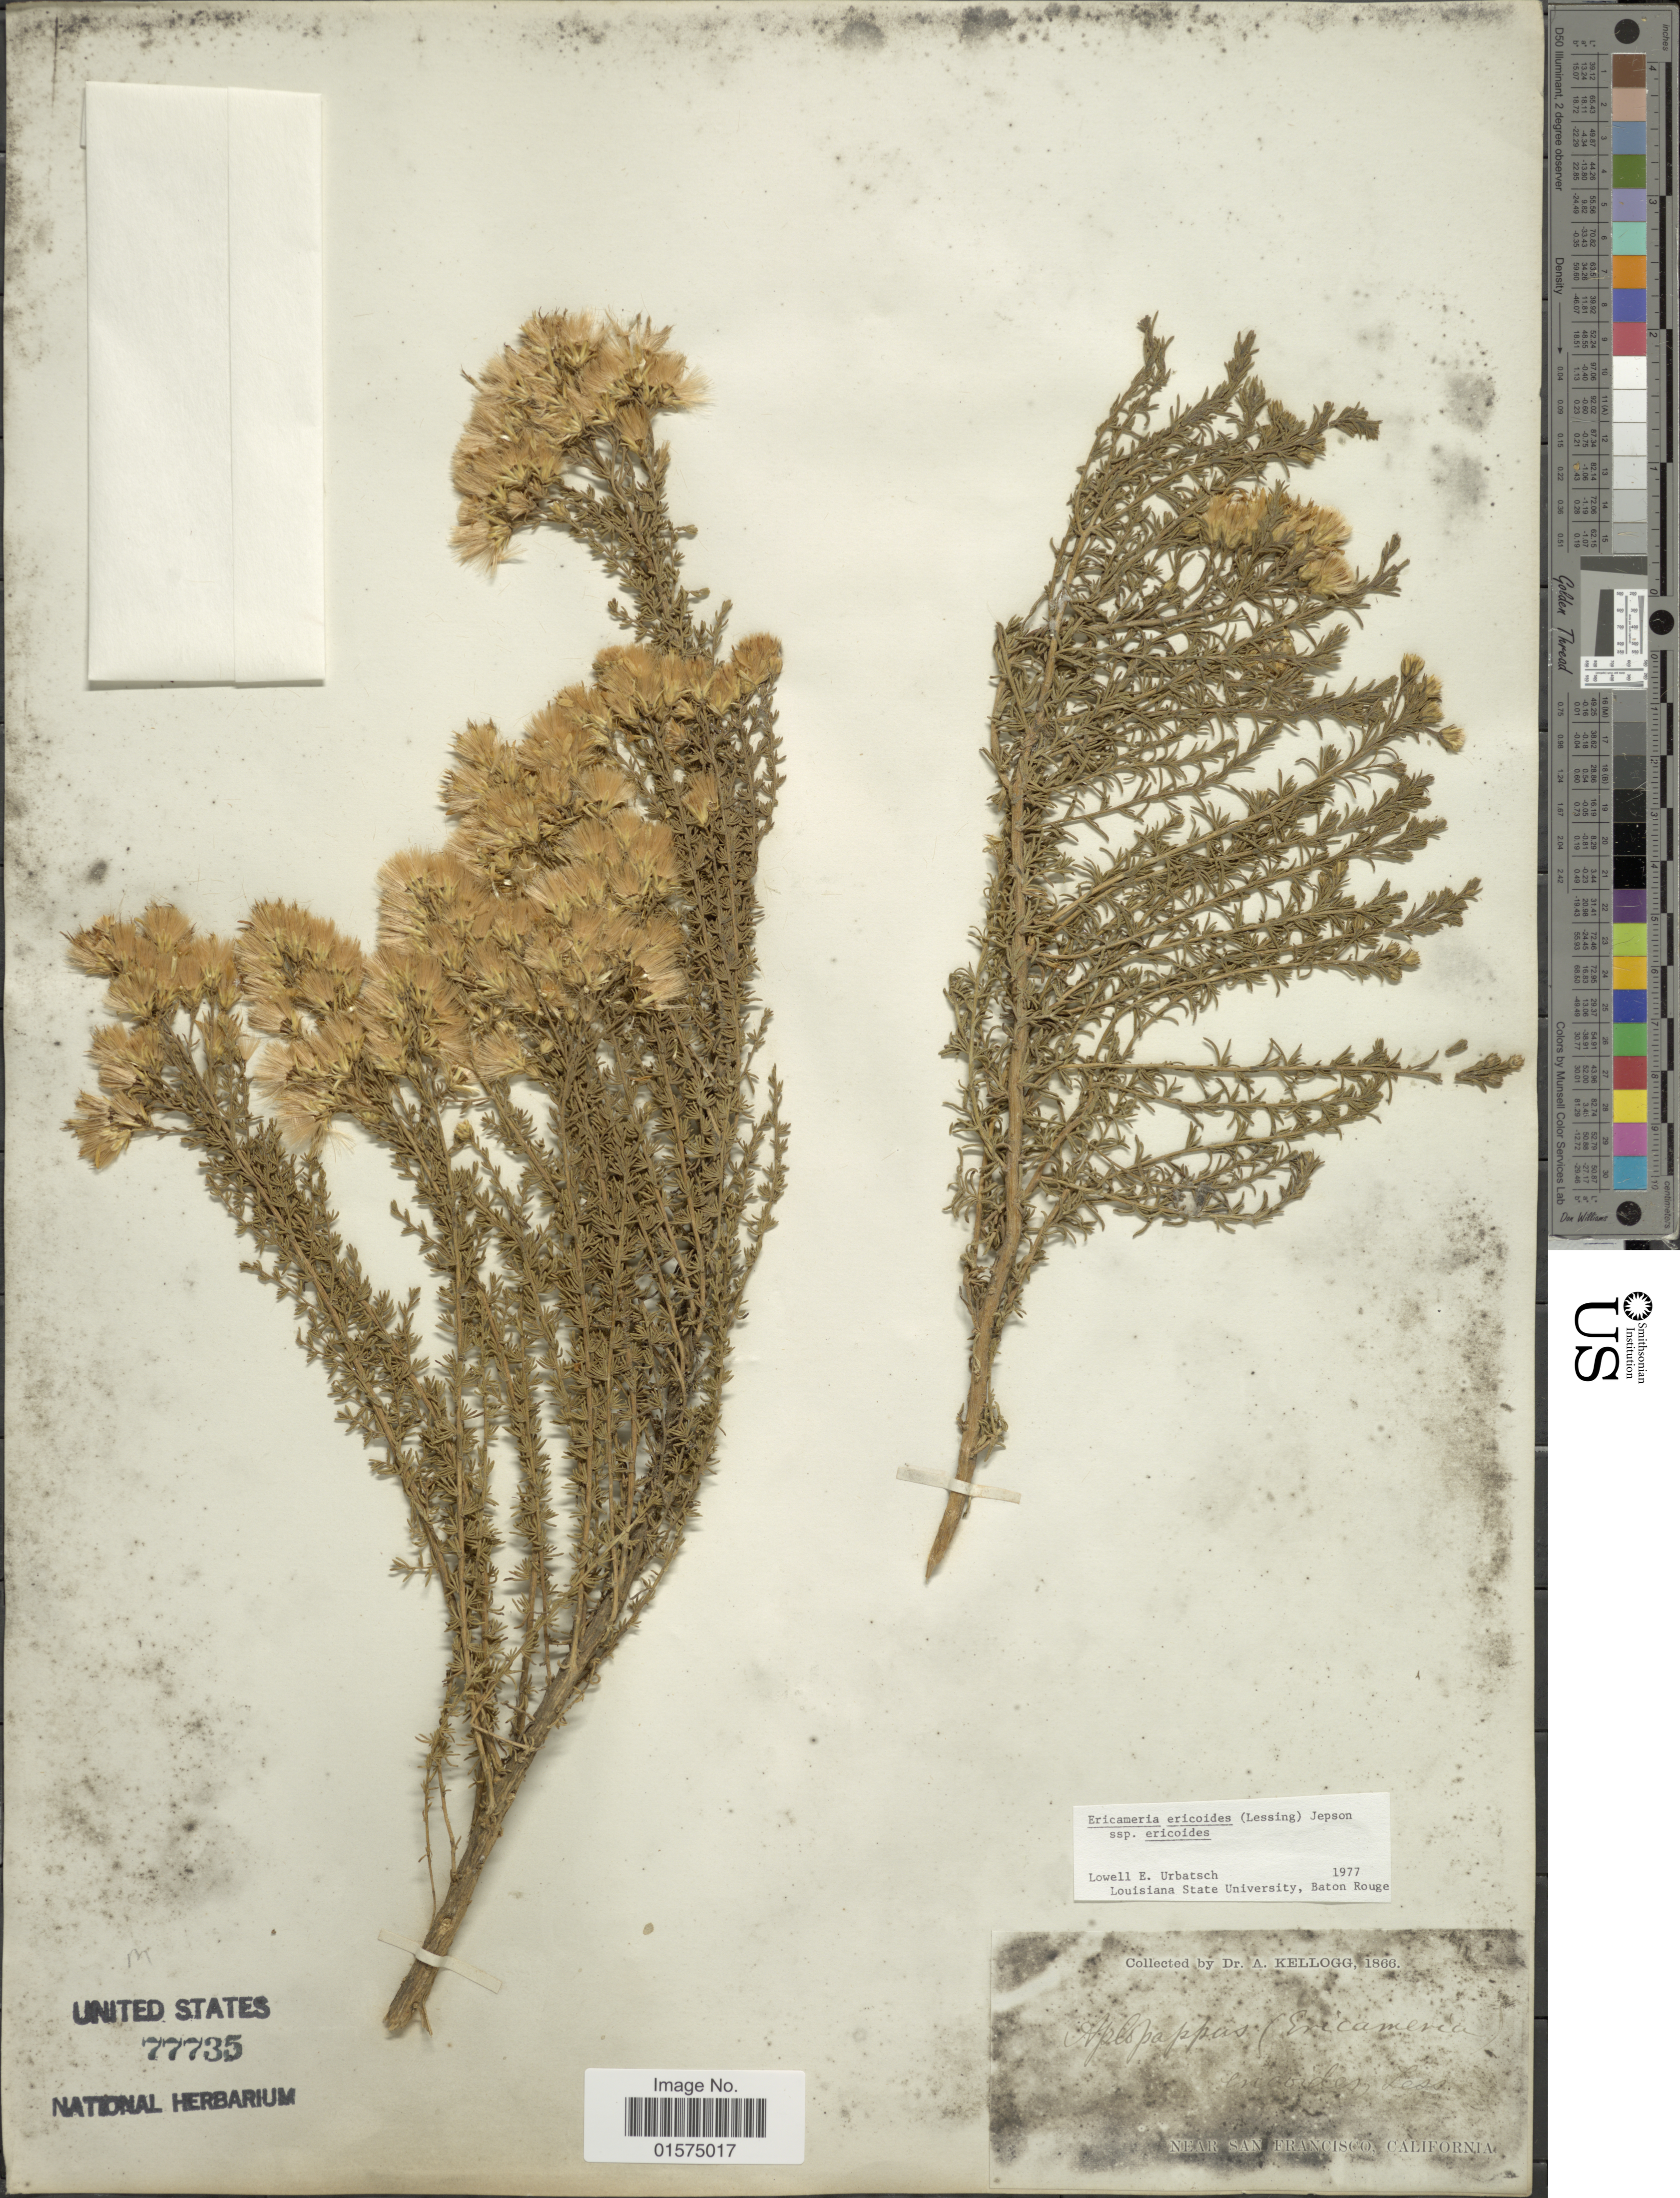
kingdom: Plantae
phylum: Tracheophyta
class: Magnoliopsida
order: Asterales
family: Asteraceae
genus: Ericameria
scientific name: Ericameria ericoides subsp. ericoides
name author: (Less.) Nutt. ex Jeps.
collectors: A. Kellogg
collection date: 1866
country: United States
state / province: California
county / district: San Francisco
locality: Near San Francisco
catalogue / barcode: US 77735